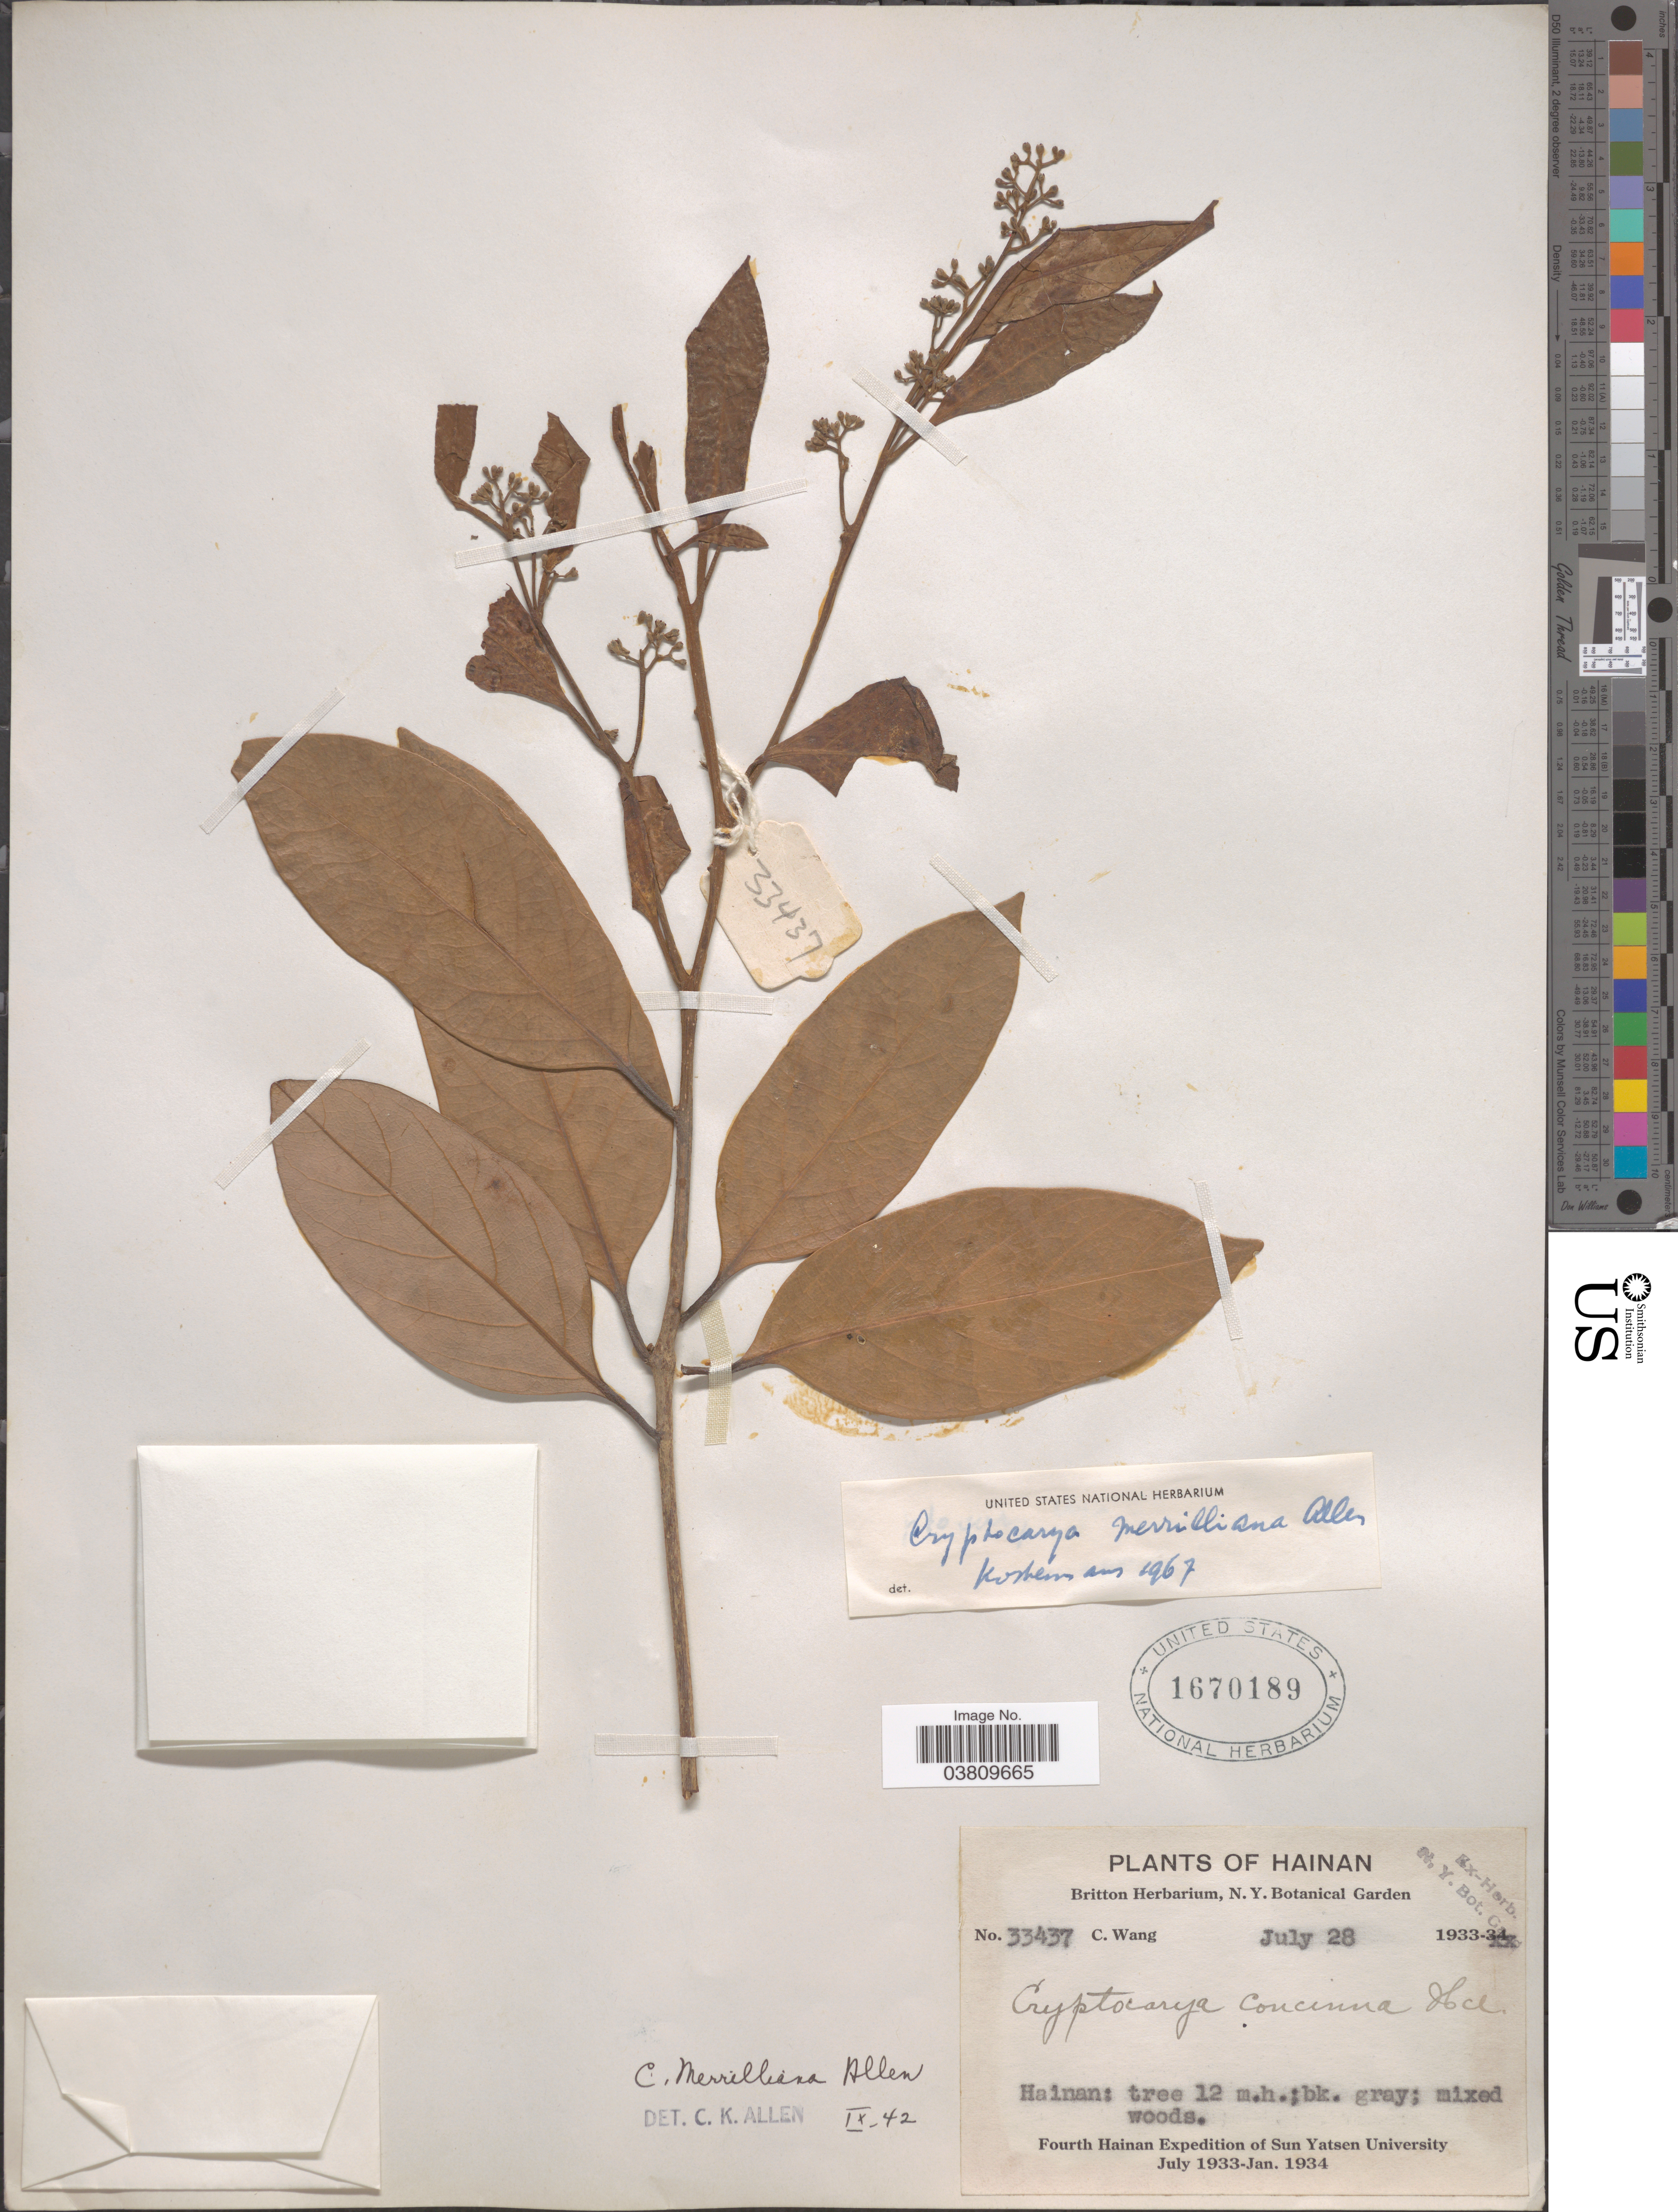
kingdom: Plantae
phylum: Tracheophyta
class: Magnoliopsida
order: Laurales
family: Lauraceae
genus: Cryptocarya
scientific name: Cryptocarya merrilliana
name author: C.K. Allen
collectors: C. Wang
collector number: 33437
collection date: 1934-07-28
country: China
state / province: Hainan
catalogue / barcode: US 1670189